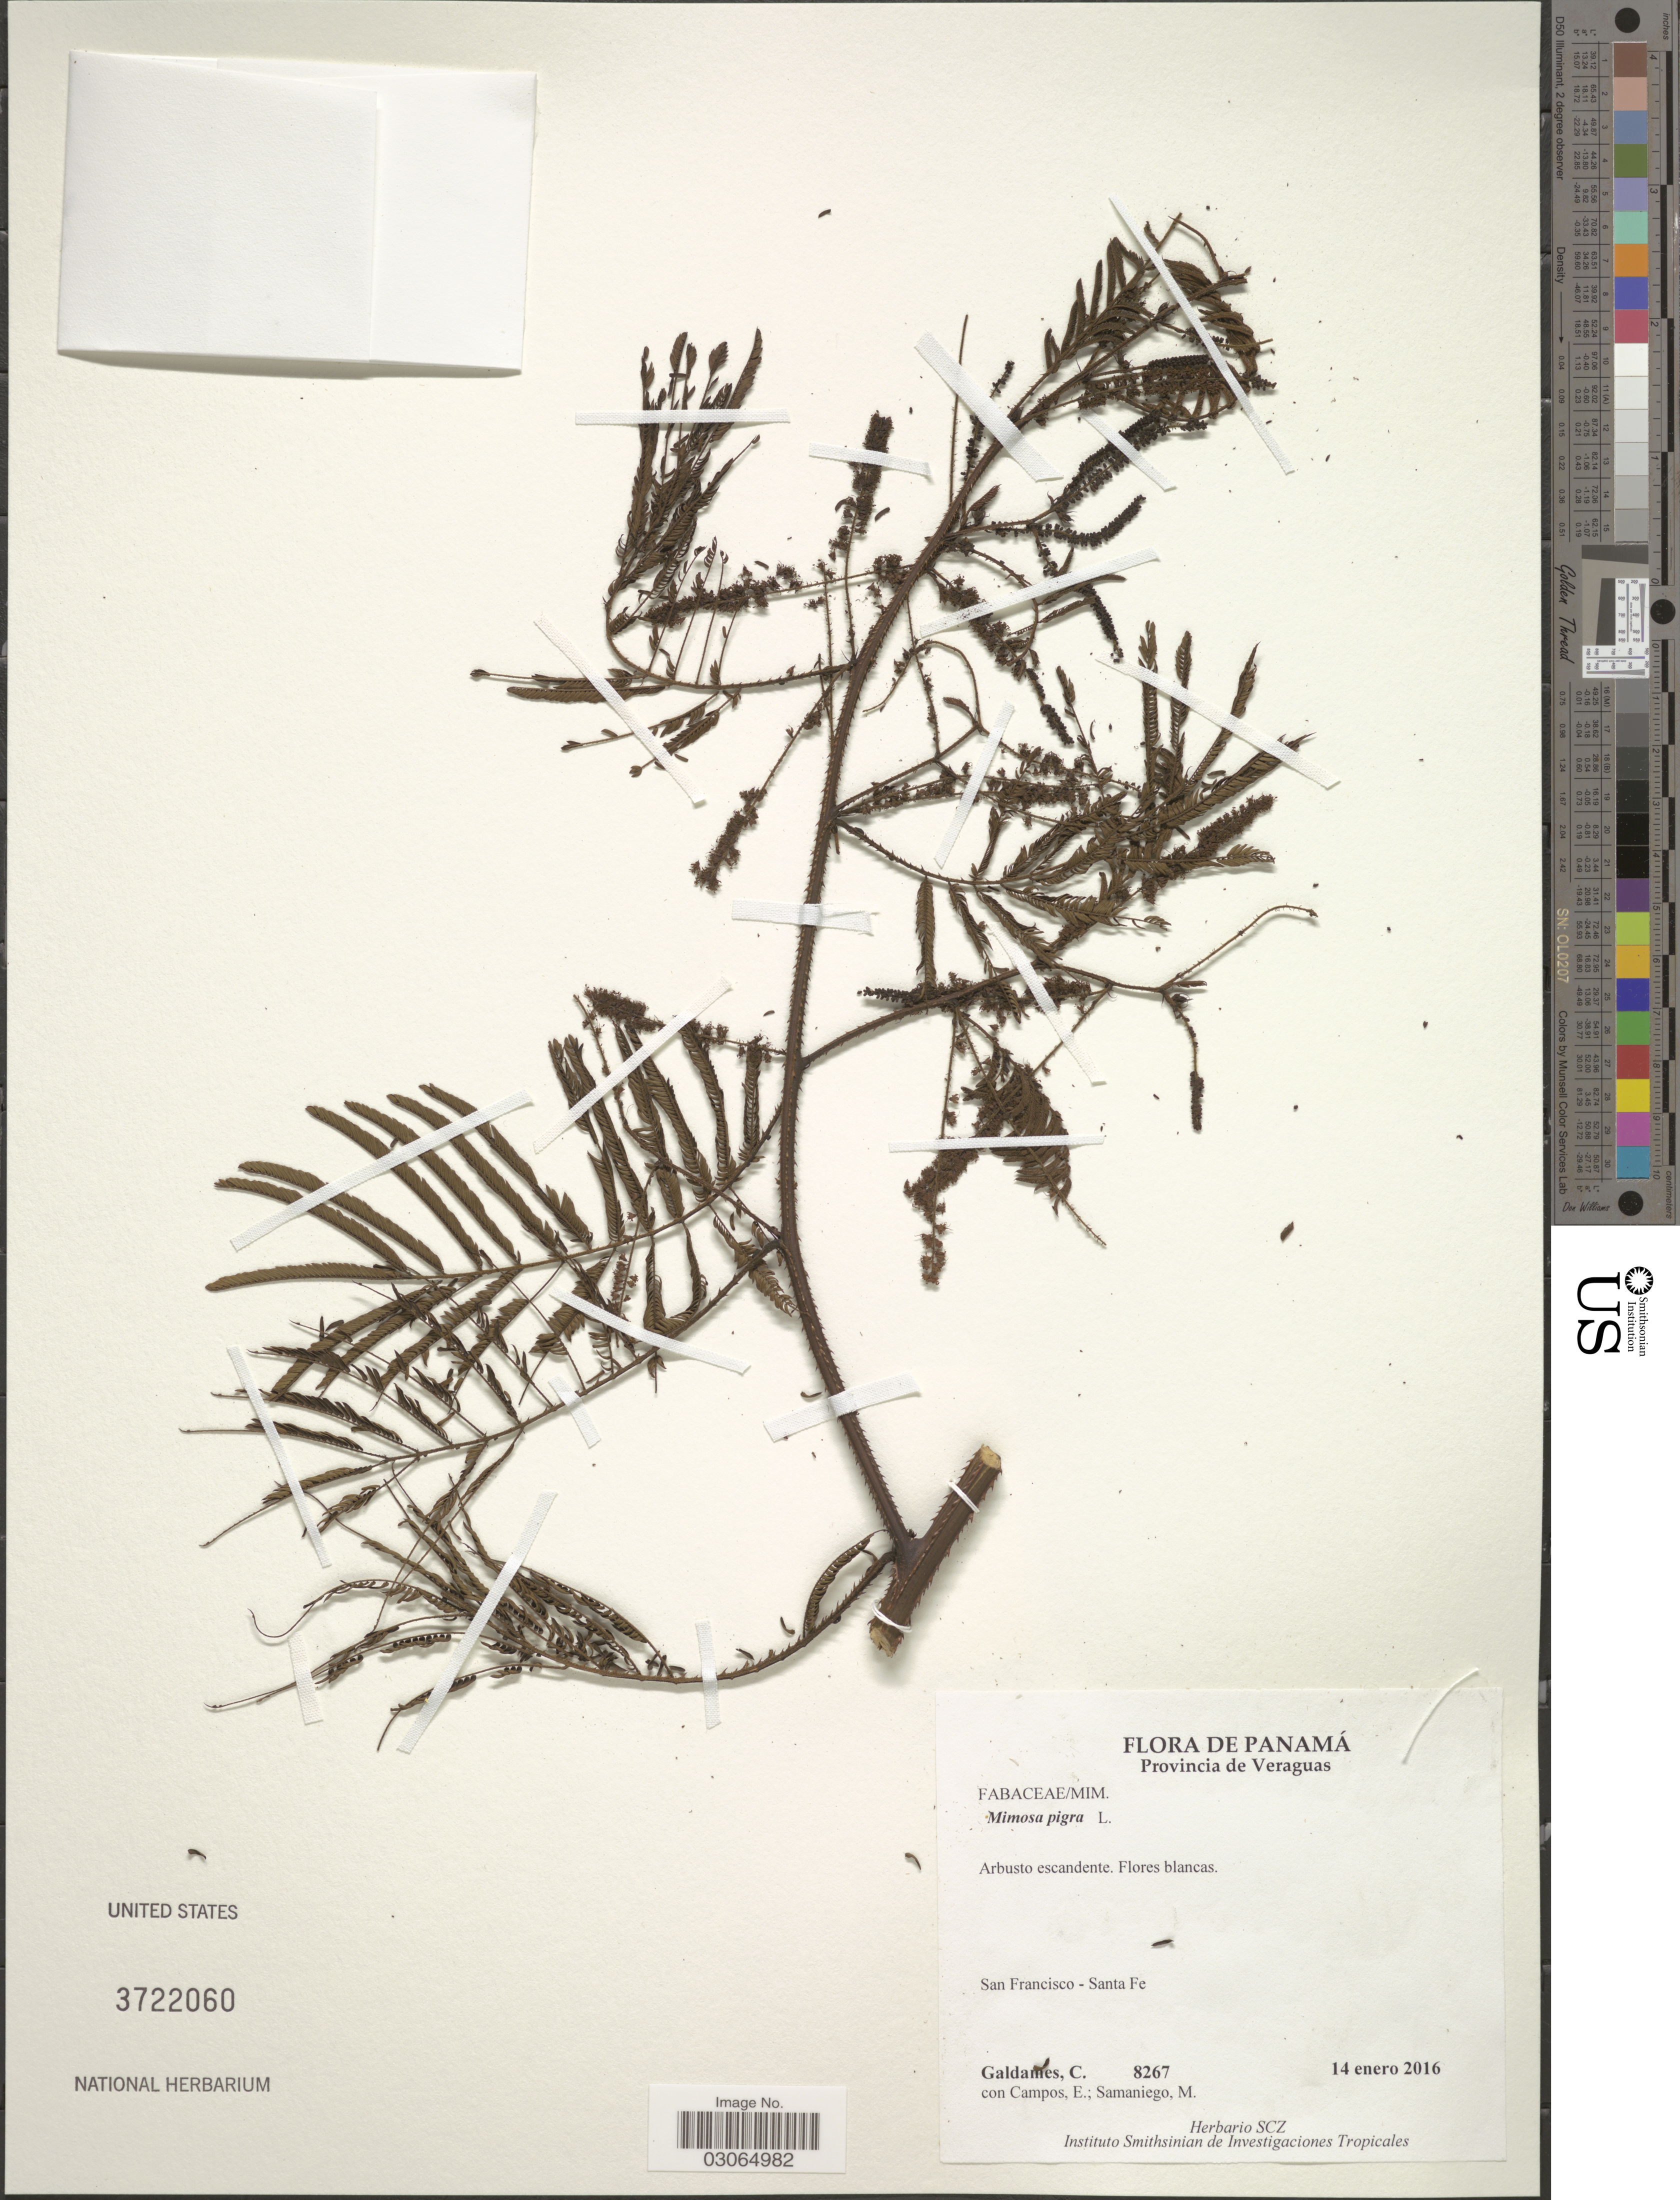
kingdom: Plantae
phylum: Tracheophyta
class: Magnoliopsida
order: Fabales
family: Fabaceae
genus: Mimosa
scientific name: Mimosa pigra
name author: L.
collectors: C. Galdames, E. Campos & M. Samaniego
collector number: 8267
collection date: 2016-01-14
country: Panama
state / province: Veraguas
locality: San Francisco - Santa Fe.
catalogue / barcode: US 3722060